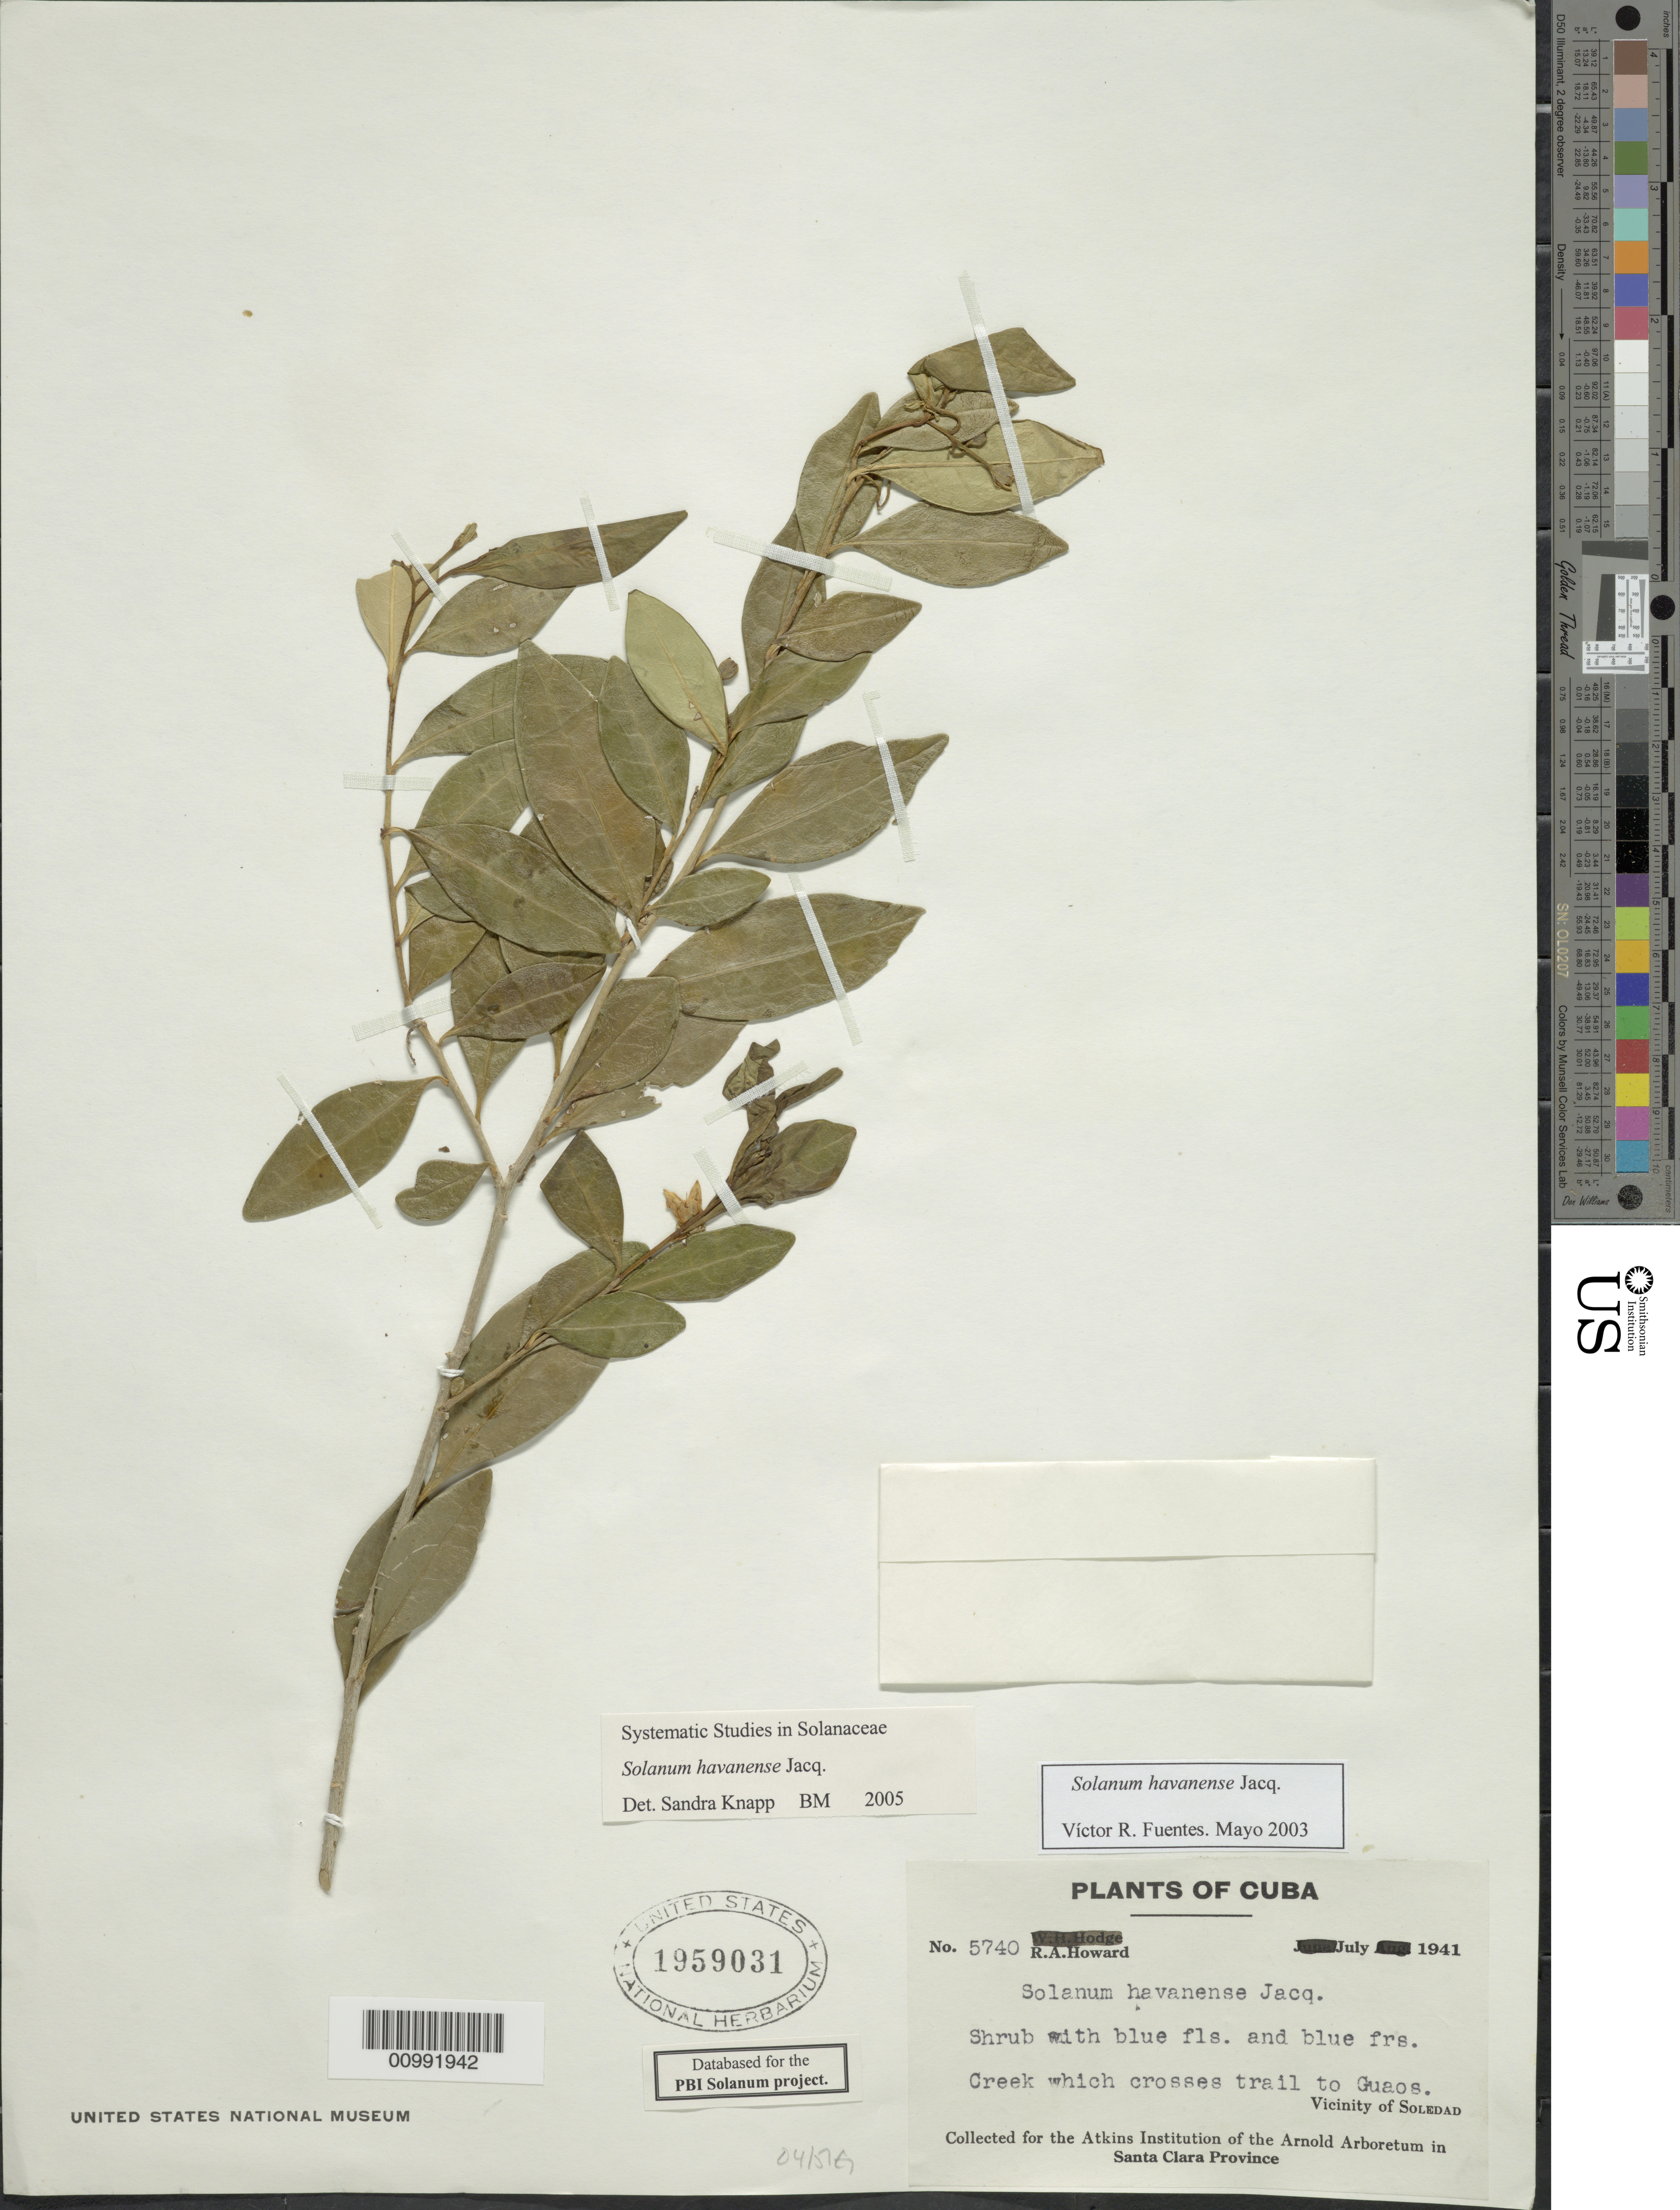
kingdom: Plantae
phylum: Tracheophyta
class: Magnoliopsida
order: Solanales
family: Solanaceae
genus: Solanum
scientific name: Solanum havanense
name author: Jacq.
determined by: Knapp, S. D.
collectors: R. A. Howard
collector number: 5740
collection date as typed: Jul 1941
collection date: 1941-07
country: Cuba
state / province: La Habana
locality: vicinity of Soledad, creek which crosses trail to Guaos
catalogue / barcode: US 1959031